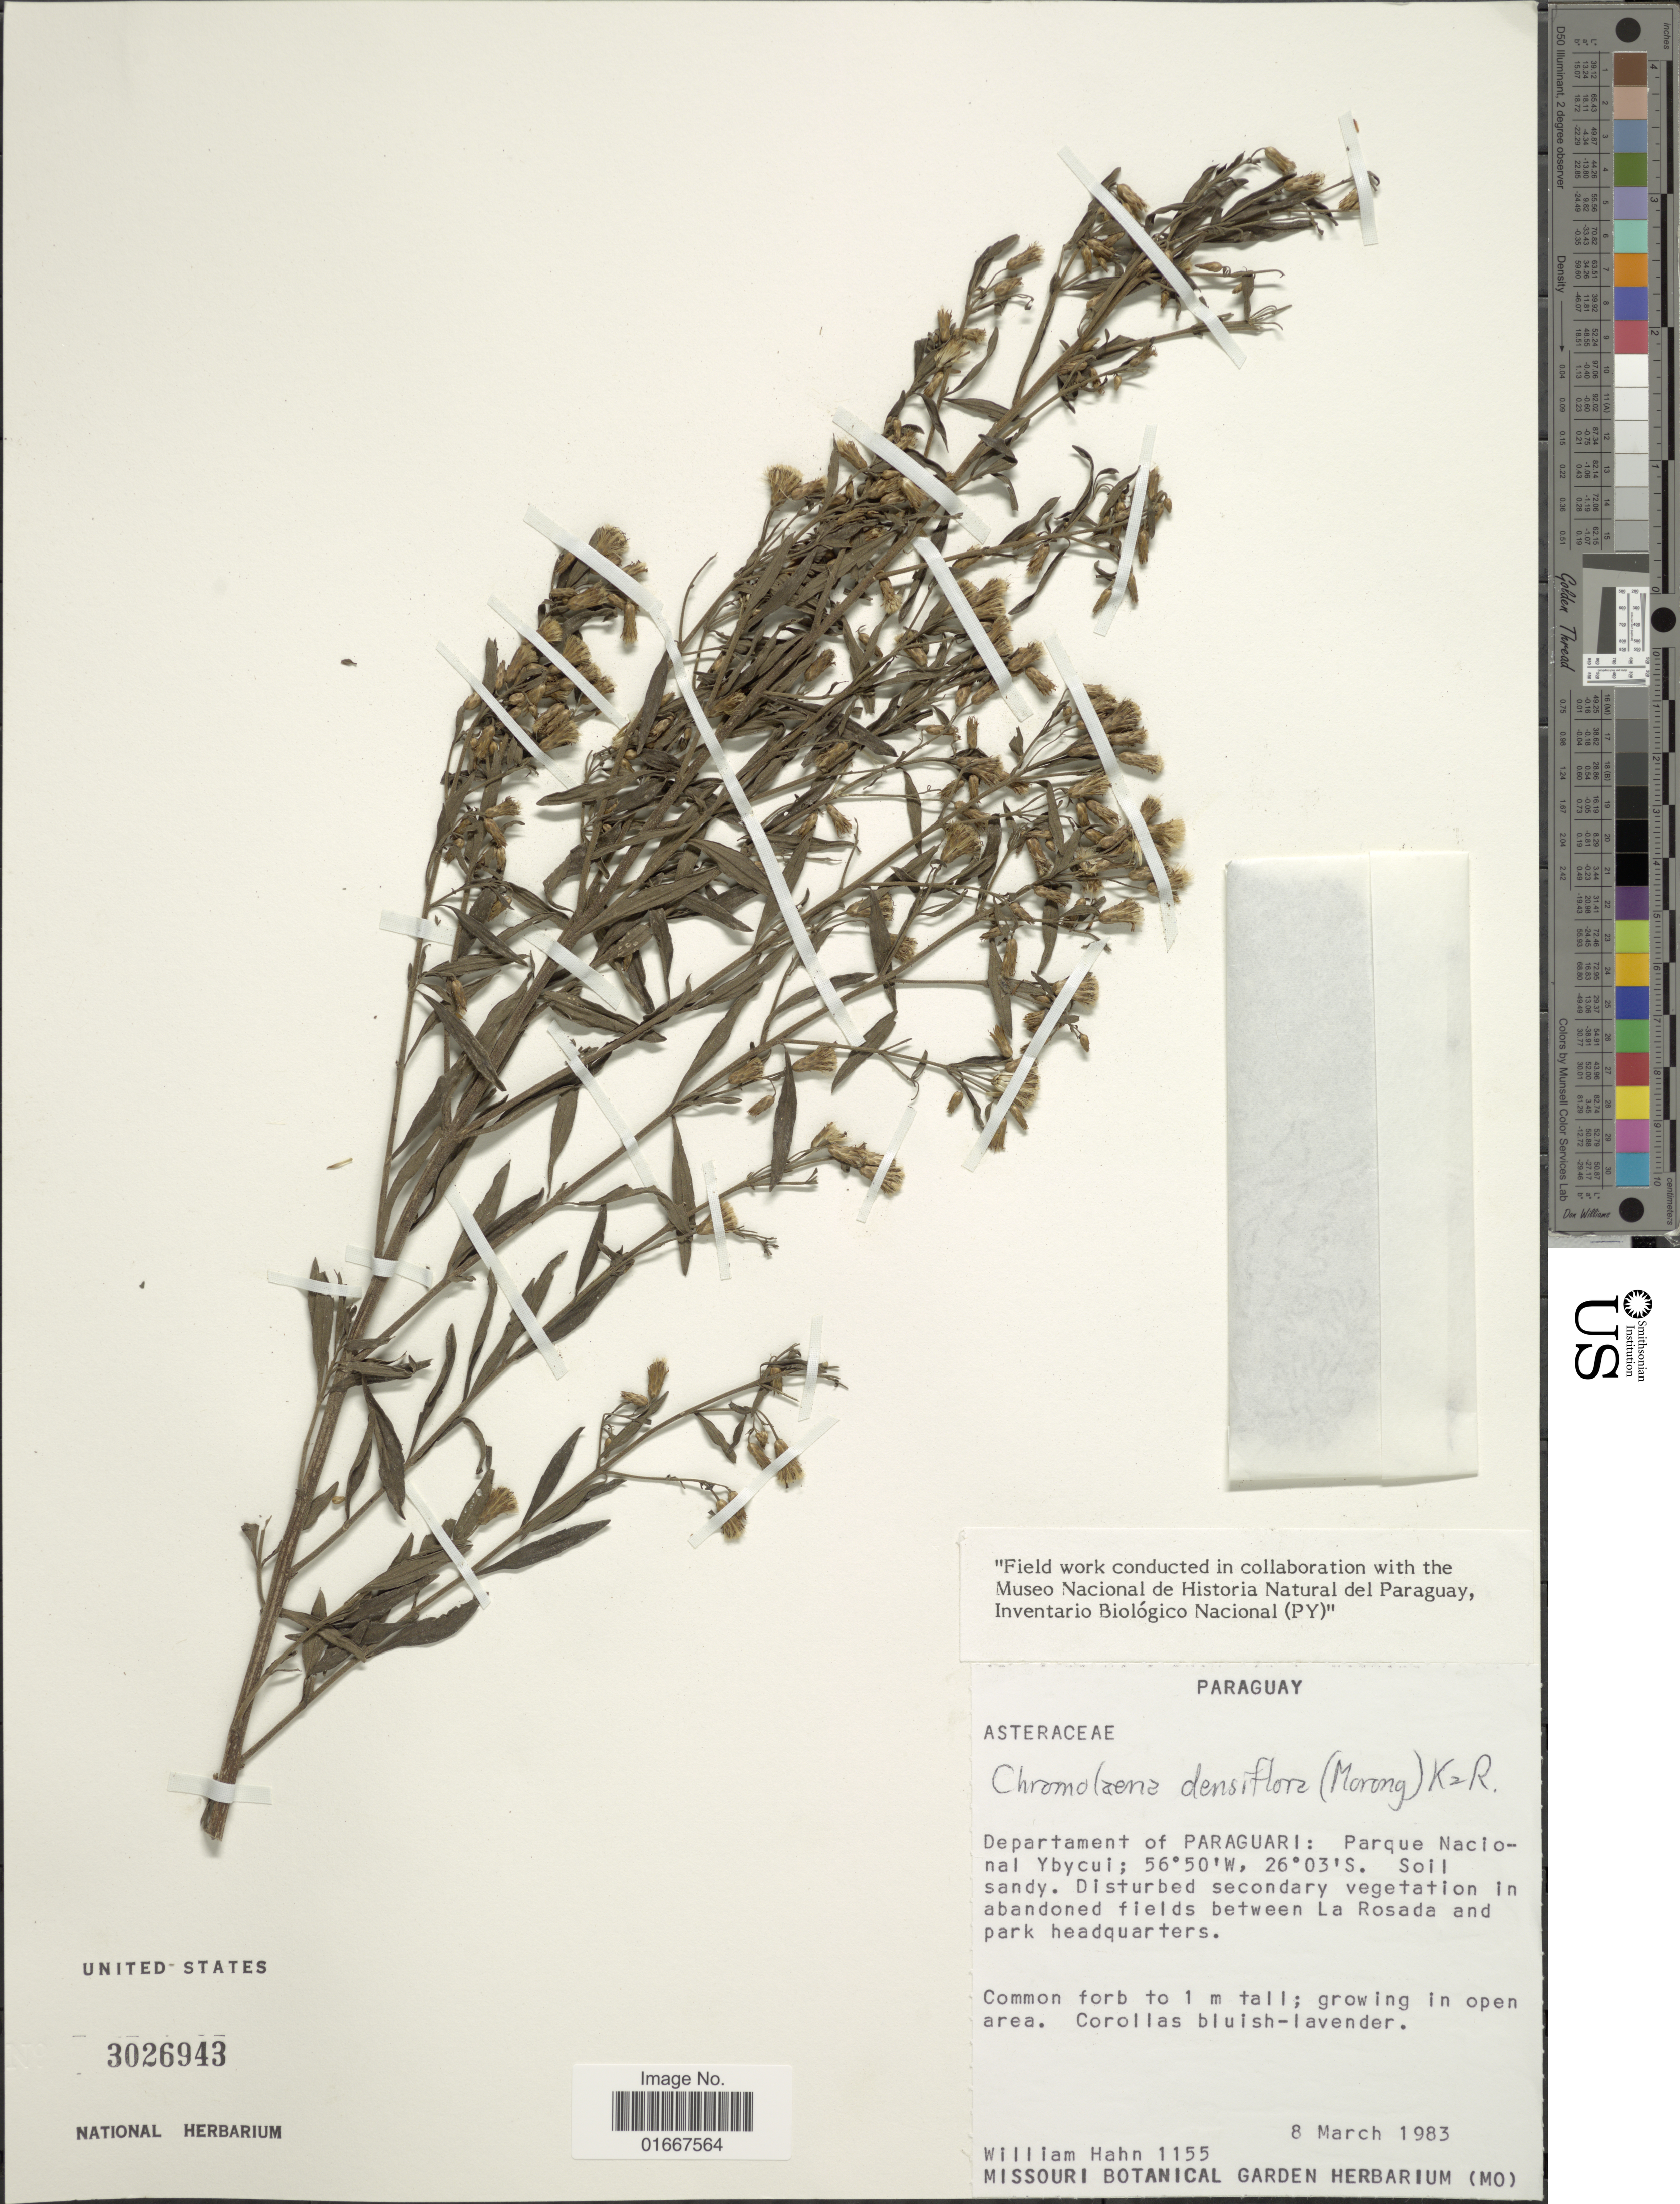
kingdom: Plantae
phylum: Tracheophyta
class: Magnoliopsida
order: Asterales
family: Asteraceae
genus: Chromolaena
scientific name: Chromolaena densiflorum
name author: (Morong) R.M. King & H. Rob.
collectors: W. J. Hahn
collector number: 1155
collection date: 1983-03-08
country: Paraguay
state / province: Paraguari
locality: Parque Nacional Ybycui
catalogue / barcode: US 3026943